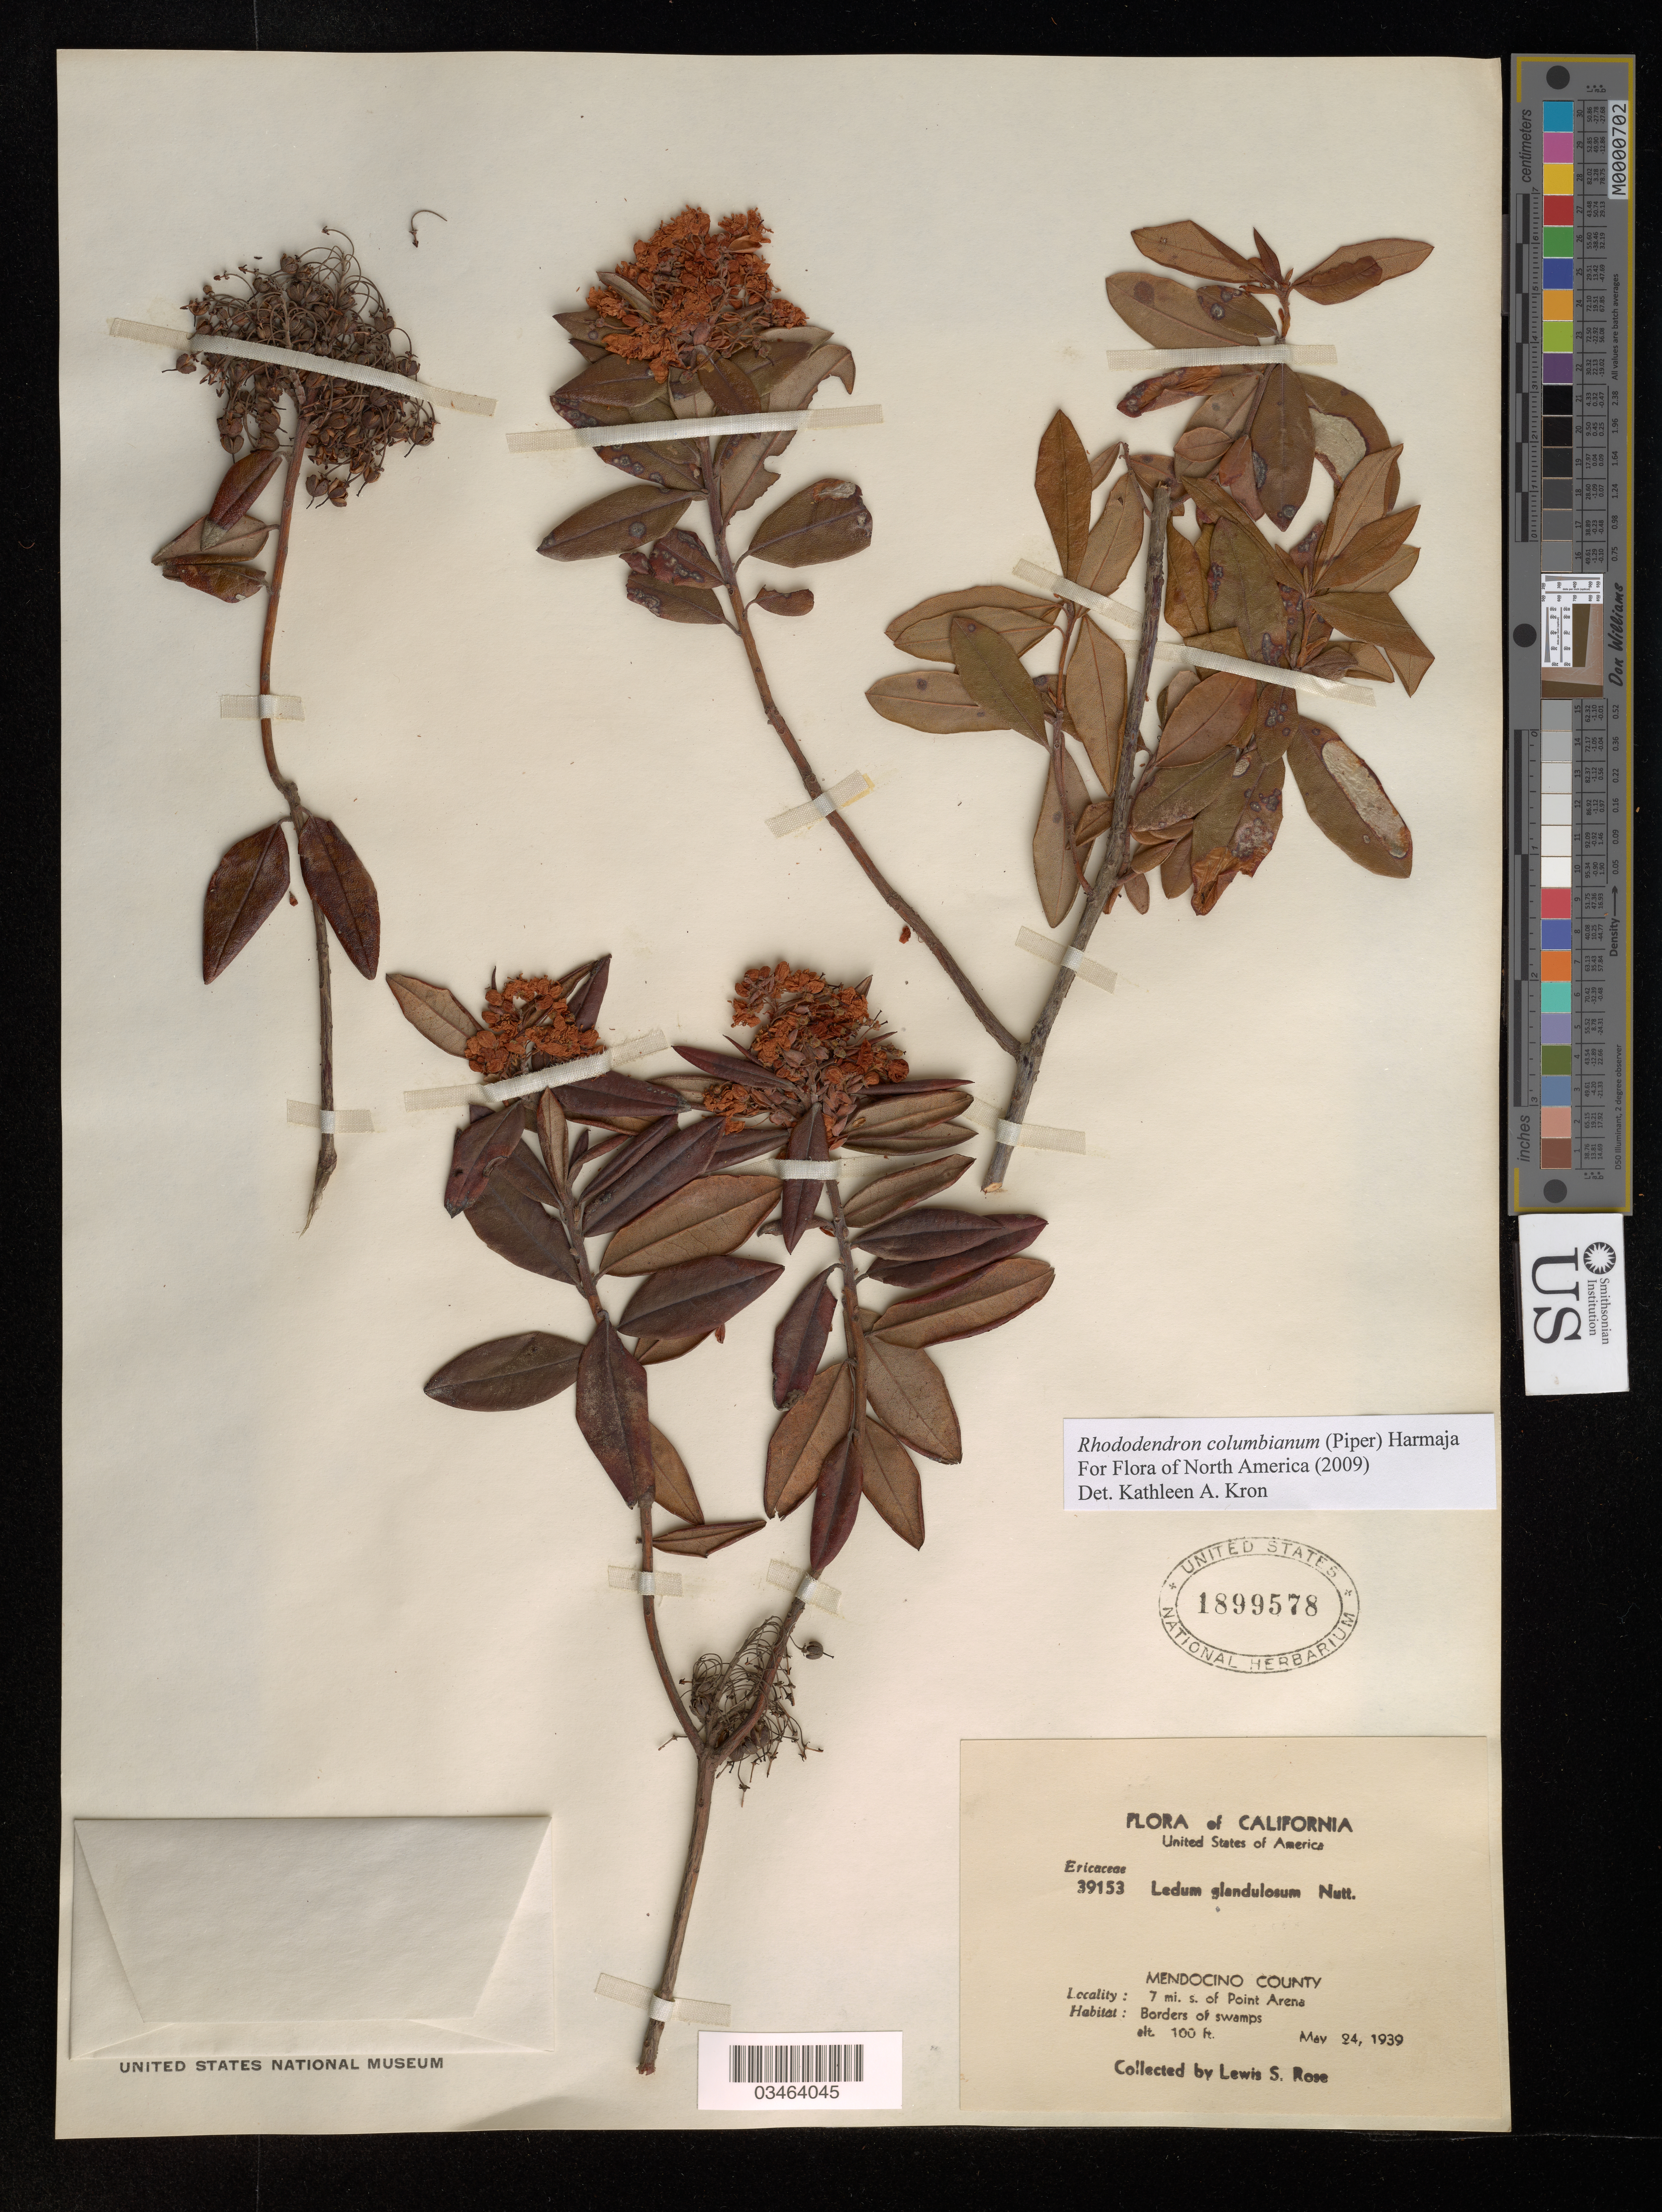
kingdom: Plantae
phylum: Tracheophyta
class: Magnoliopsida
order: Ericales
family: Ericaceae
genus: Rhododendron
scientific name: Rhododendron columbianum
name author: (Piper) Harmaja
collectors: L. S. Rose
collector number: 39153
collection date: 1939-05-24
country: United States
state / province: California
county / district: Mendocino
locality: Mendocino County. 7 mi. s. of Point Arena.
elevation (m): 30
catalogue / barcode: US 1899578